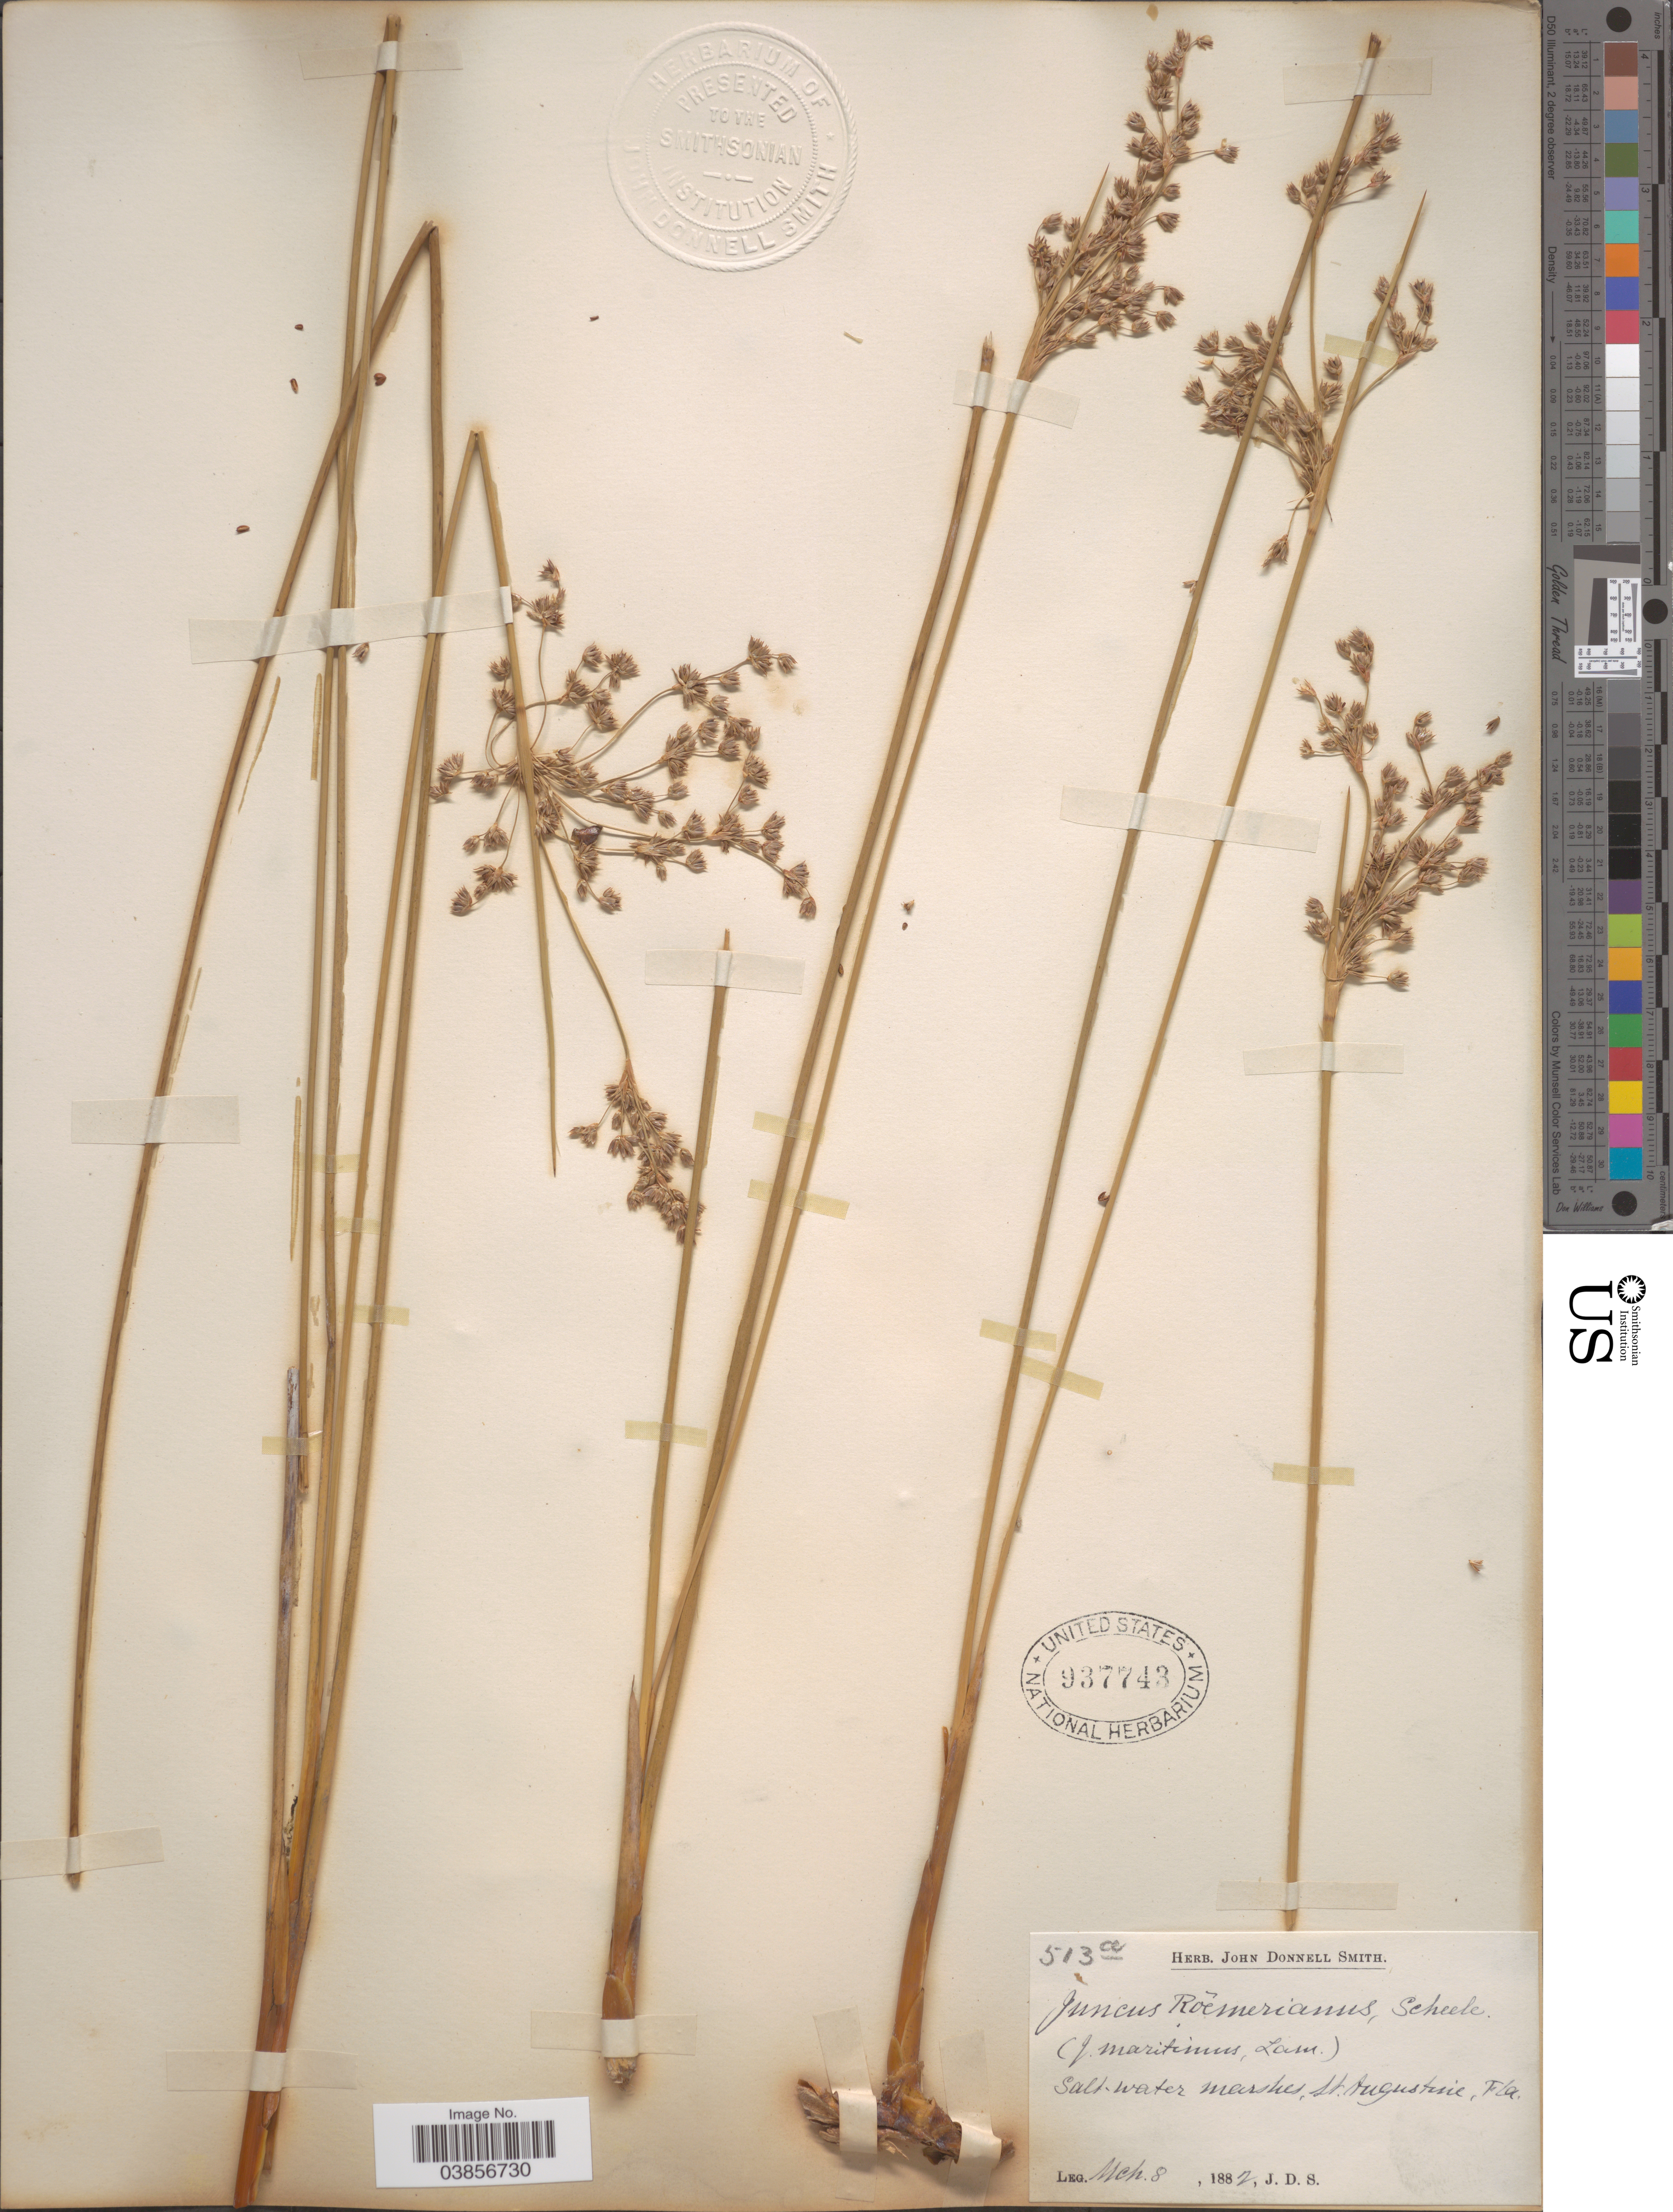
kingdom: Plantae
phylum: Tracheophyta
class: Liliopsida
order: Poales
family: Juncaceae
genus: Juncus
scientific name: Juncus roemerianus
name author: Scheele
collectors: J. Donnell Smith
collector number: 513a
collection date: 1882-03-08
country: United States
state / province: Florida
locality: St. Augustine.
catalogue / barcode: US 937743